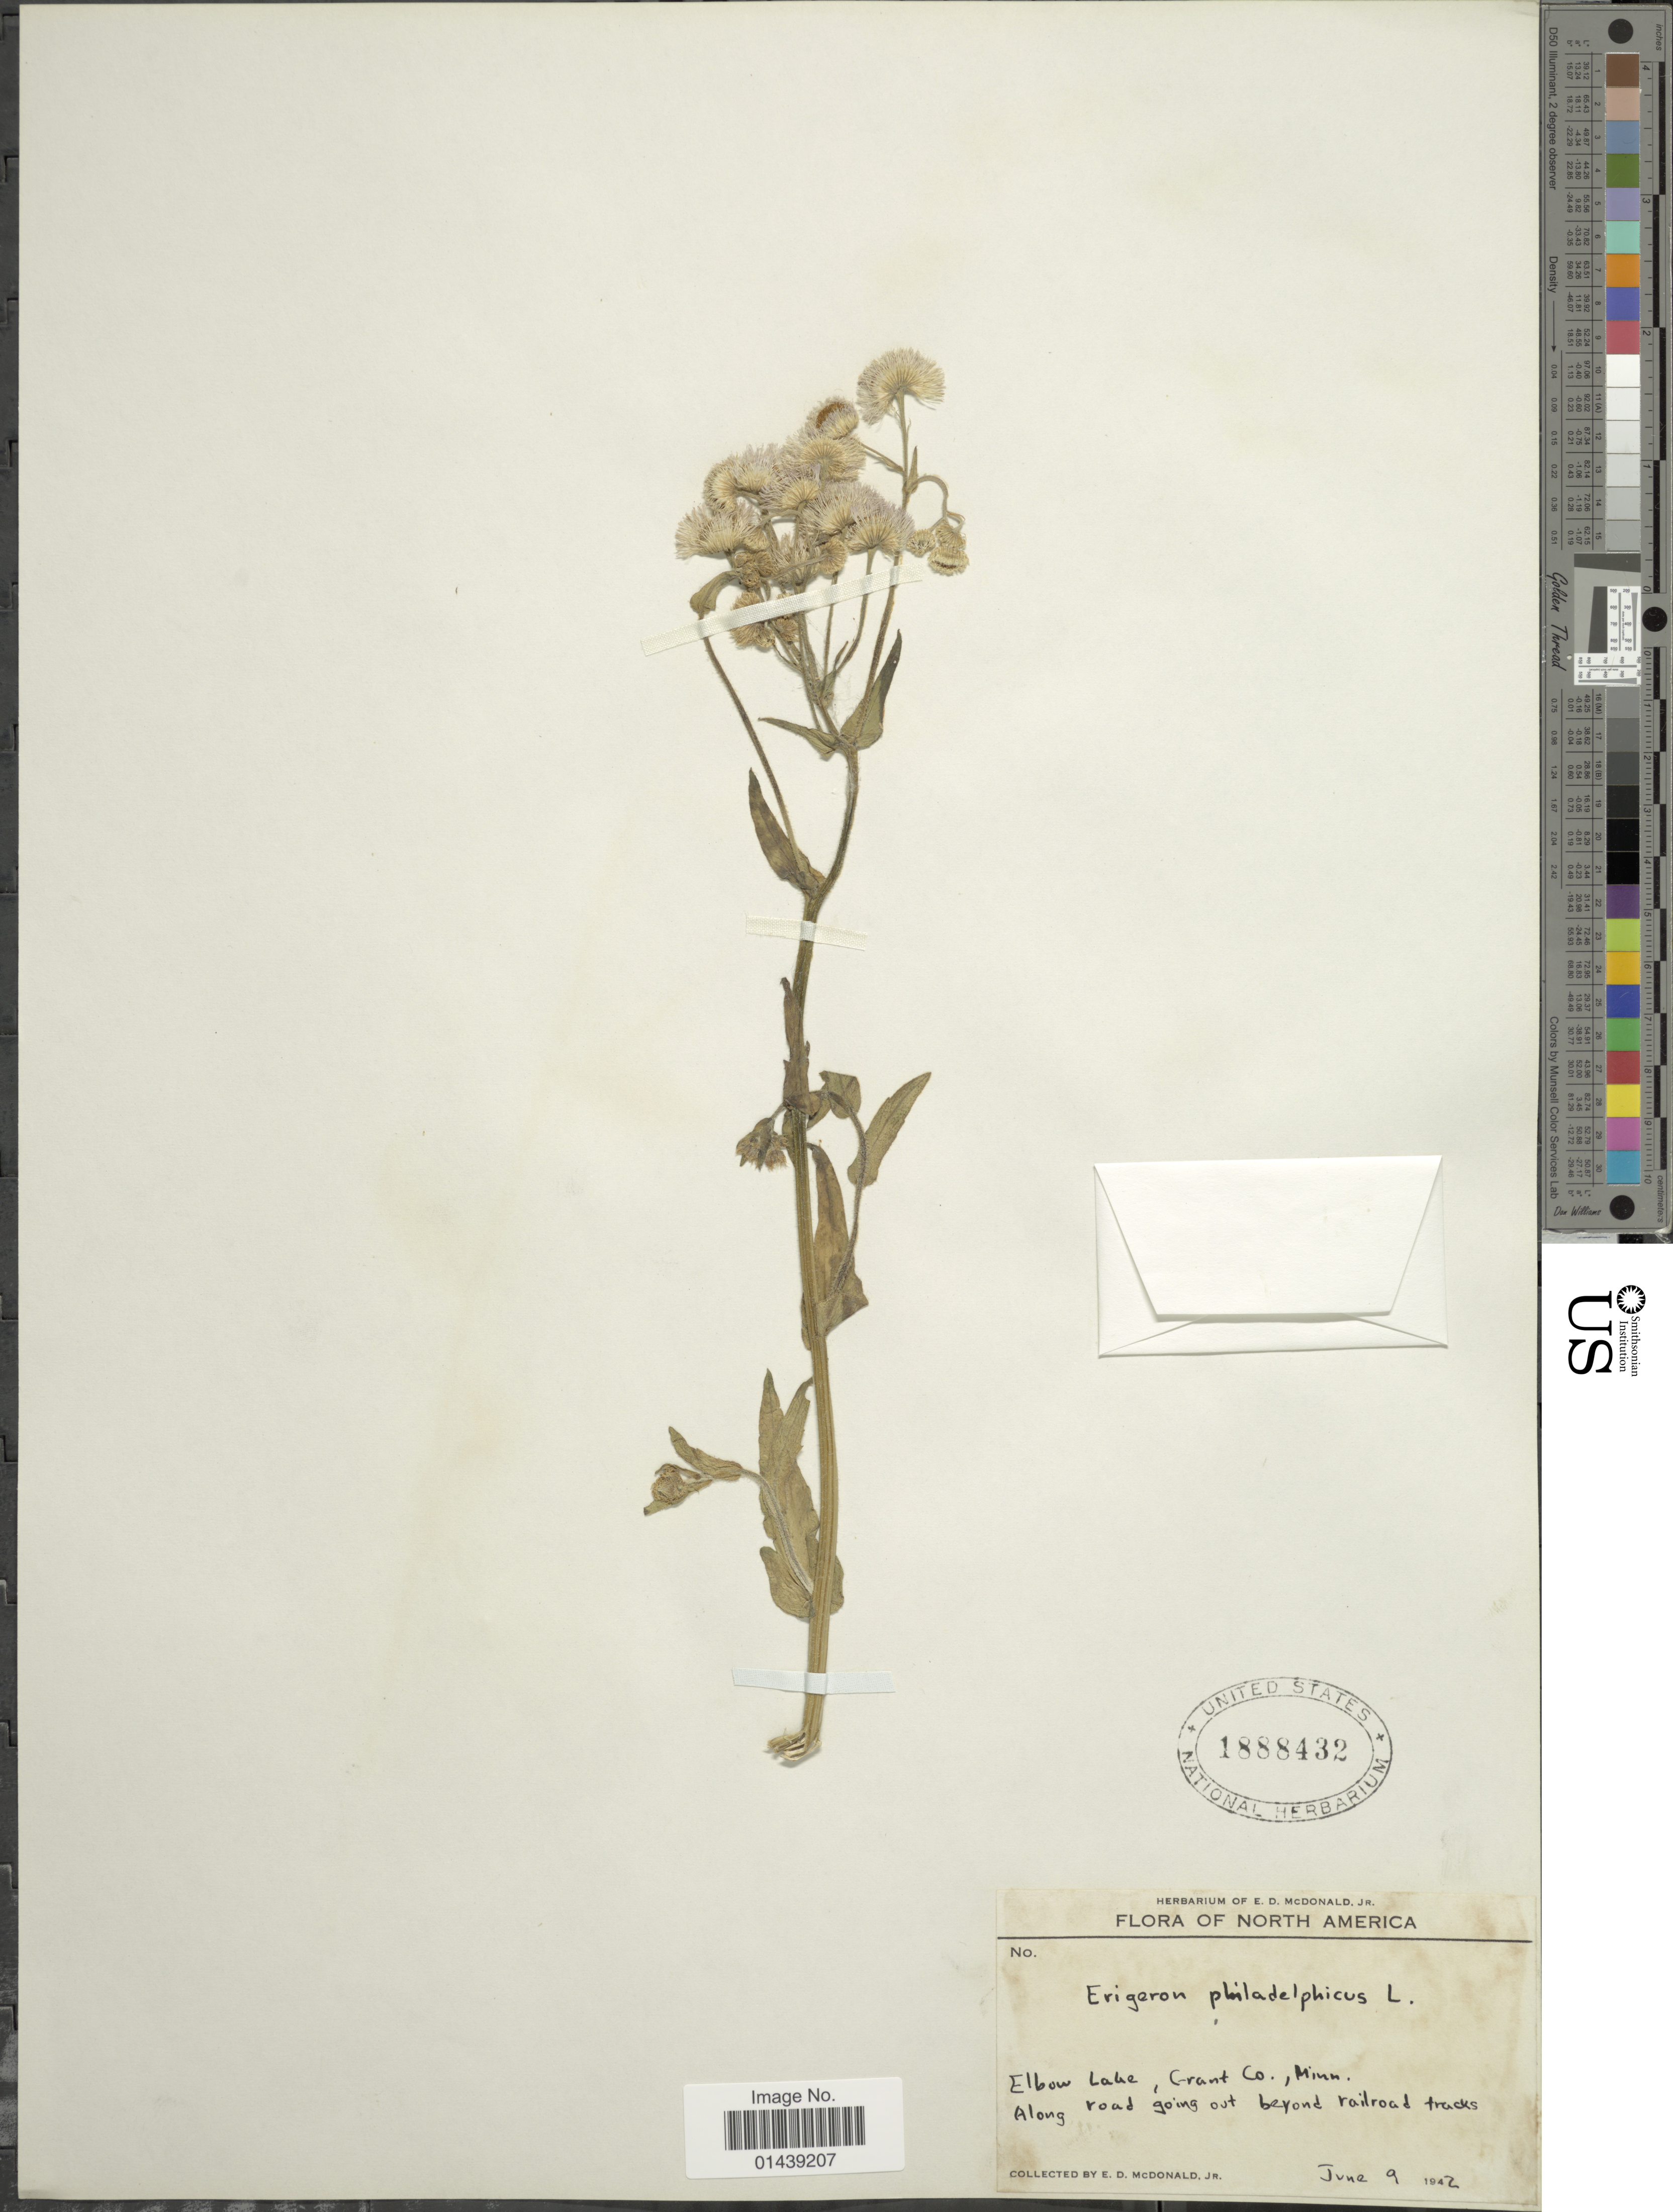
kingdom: Plantae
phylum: Tracheophyta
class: Magnoliopsida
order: Asterales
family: Asteraceae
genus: Erigeron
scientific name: Erigeron philadelphicus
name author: L.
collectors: E. D. McDonald Jr.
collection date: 1942-06-09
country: United States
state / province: Minnesota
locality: Elbow Lake, Grant Co. Along road going out beyond railroad tracks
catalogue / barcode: US 1888432